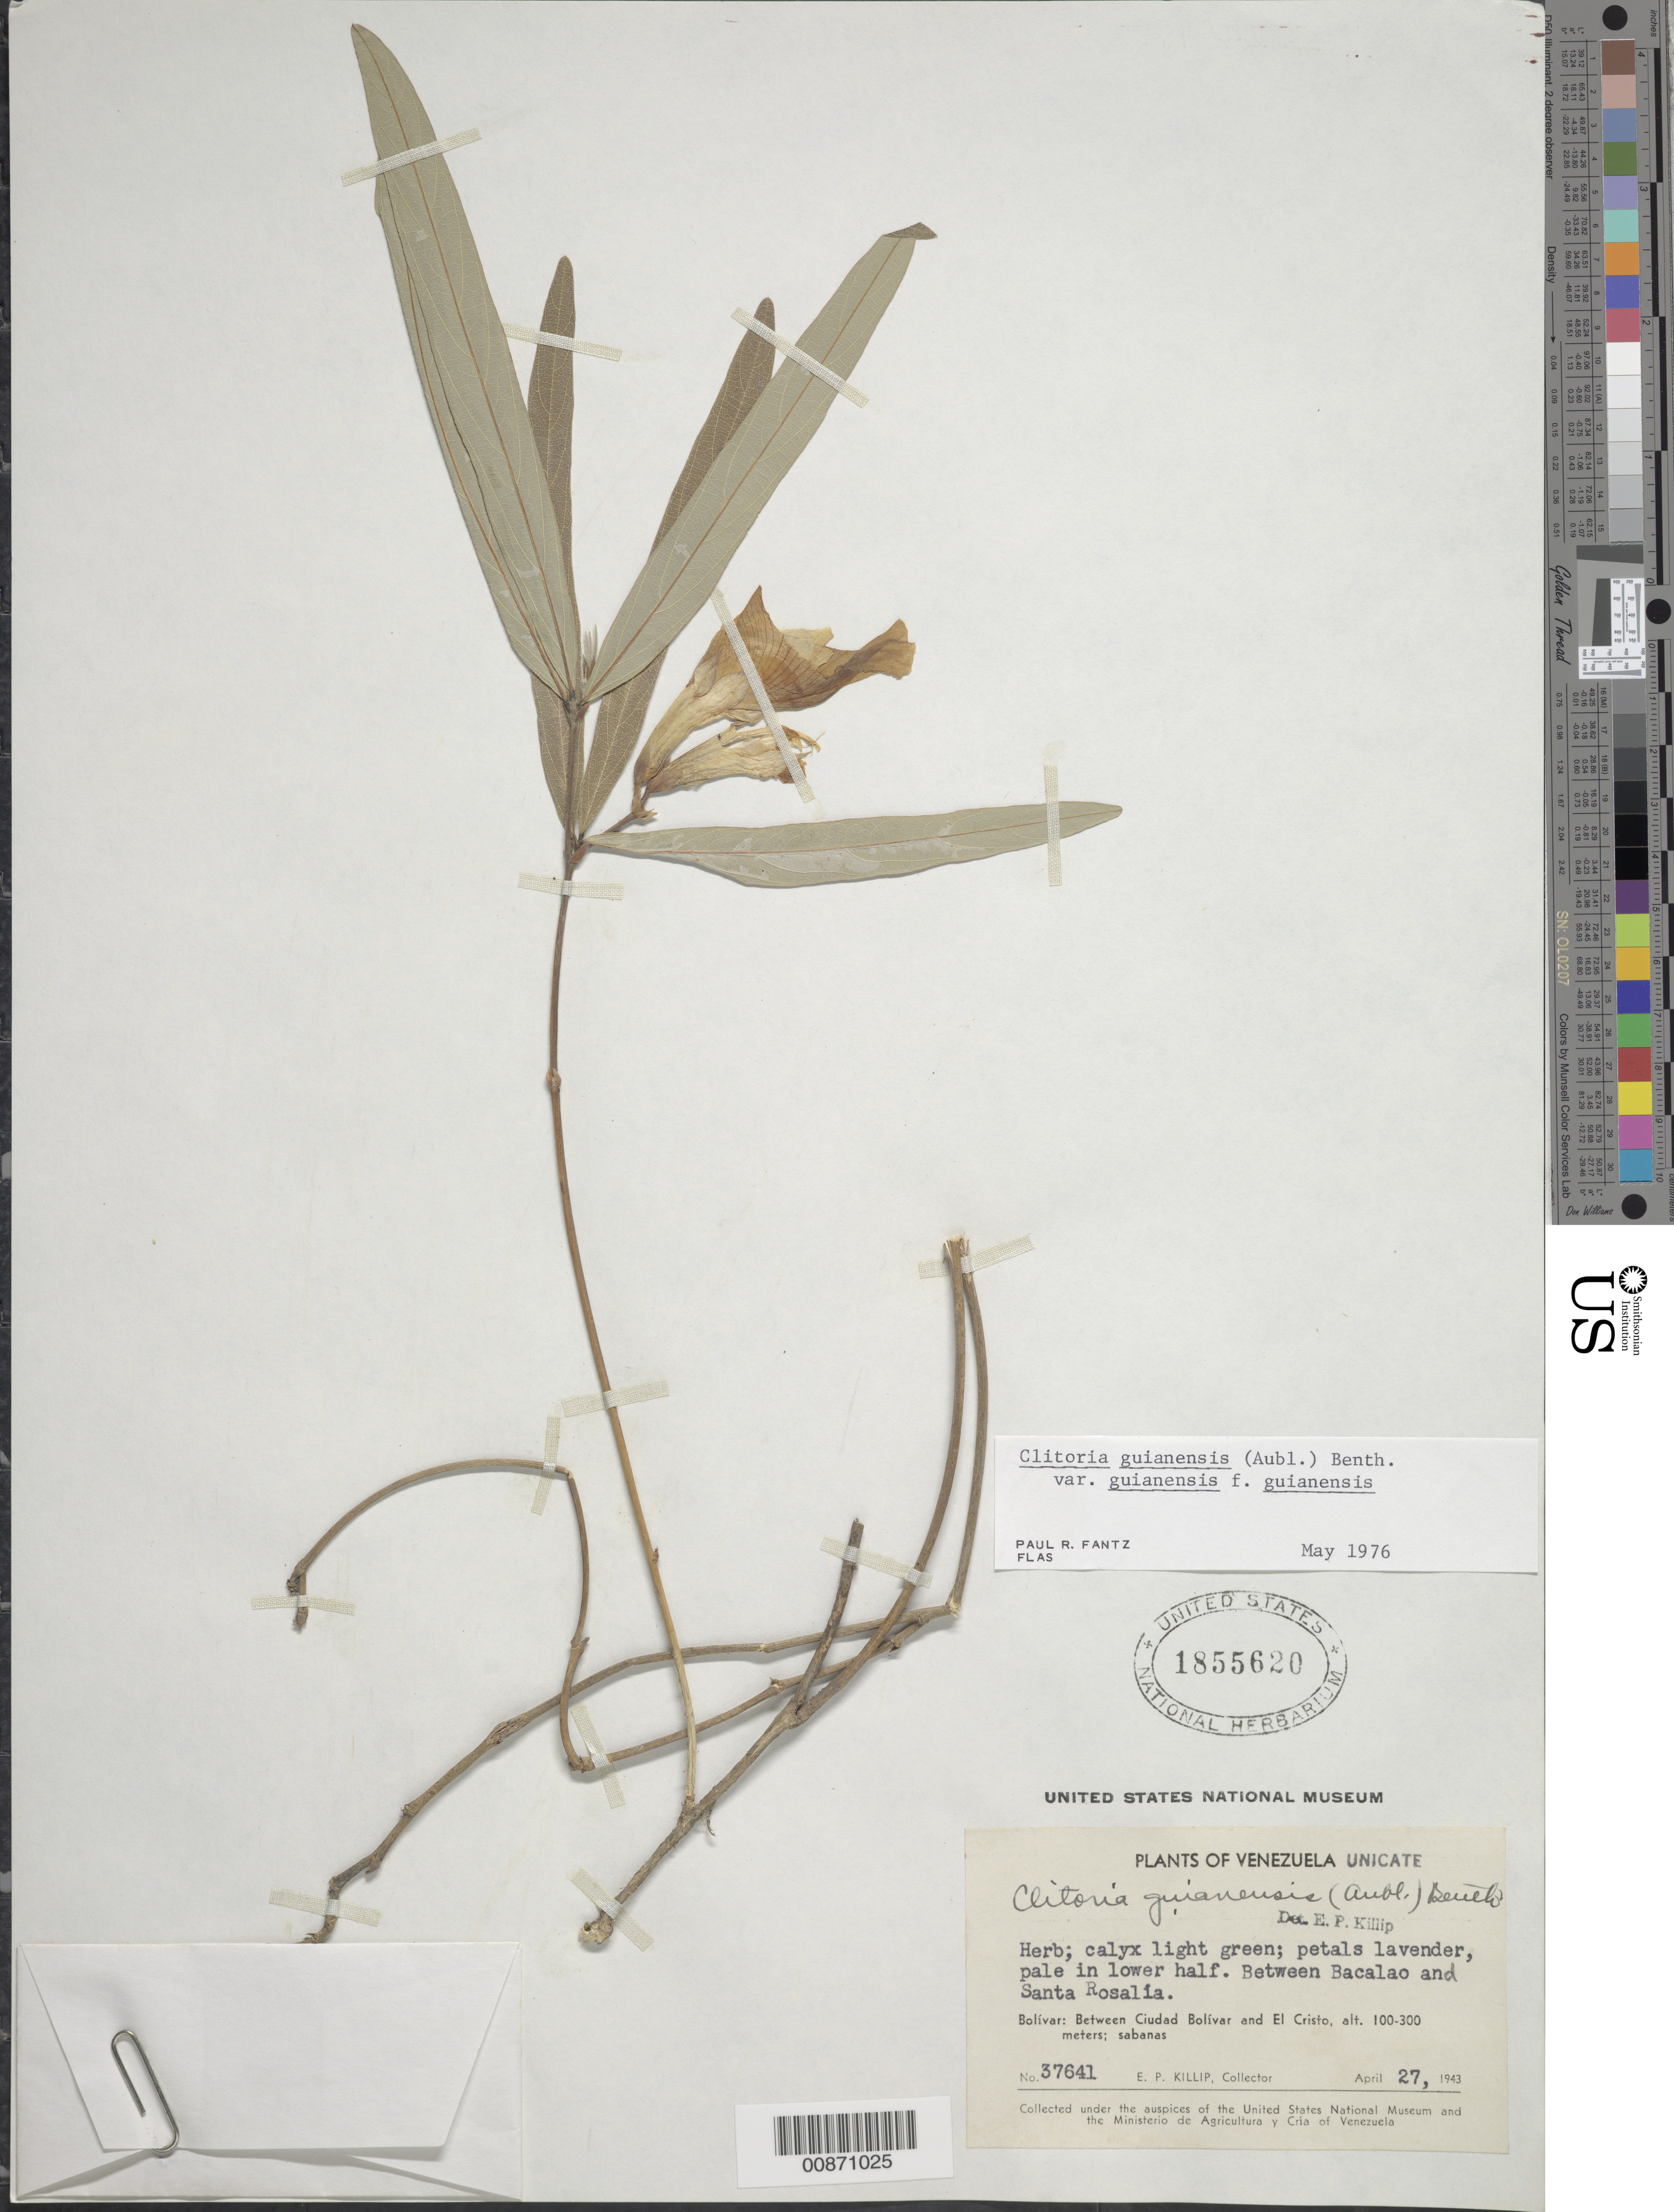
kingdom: Plantae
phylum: Tracheophyta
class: Magnoliopsida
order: Fabales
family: Fabaceae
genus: Clitoria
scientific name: Clitoria guianensis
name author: (Aubl.) Benth.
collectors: E. P. Killip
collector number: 37641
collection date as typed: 27-Apr-43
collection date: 1943-04-27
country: Venezuela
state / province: Bolívar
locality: Bacalao to Santa Rosalia; between Ciudad Bolívar and El Cristo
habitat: Savannas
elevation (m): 100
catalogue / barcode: US 1855620